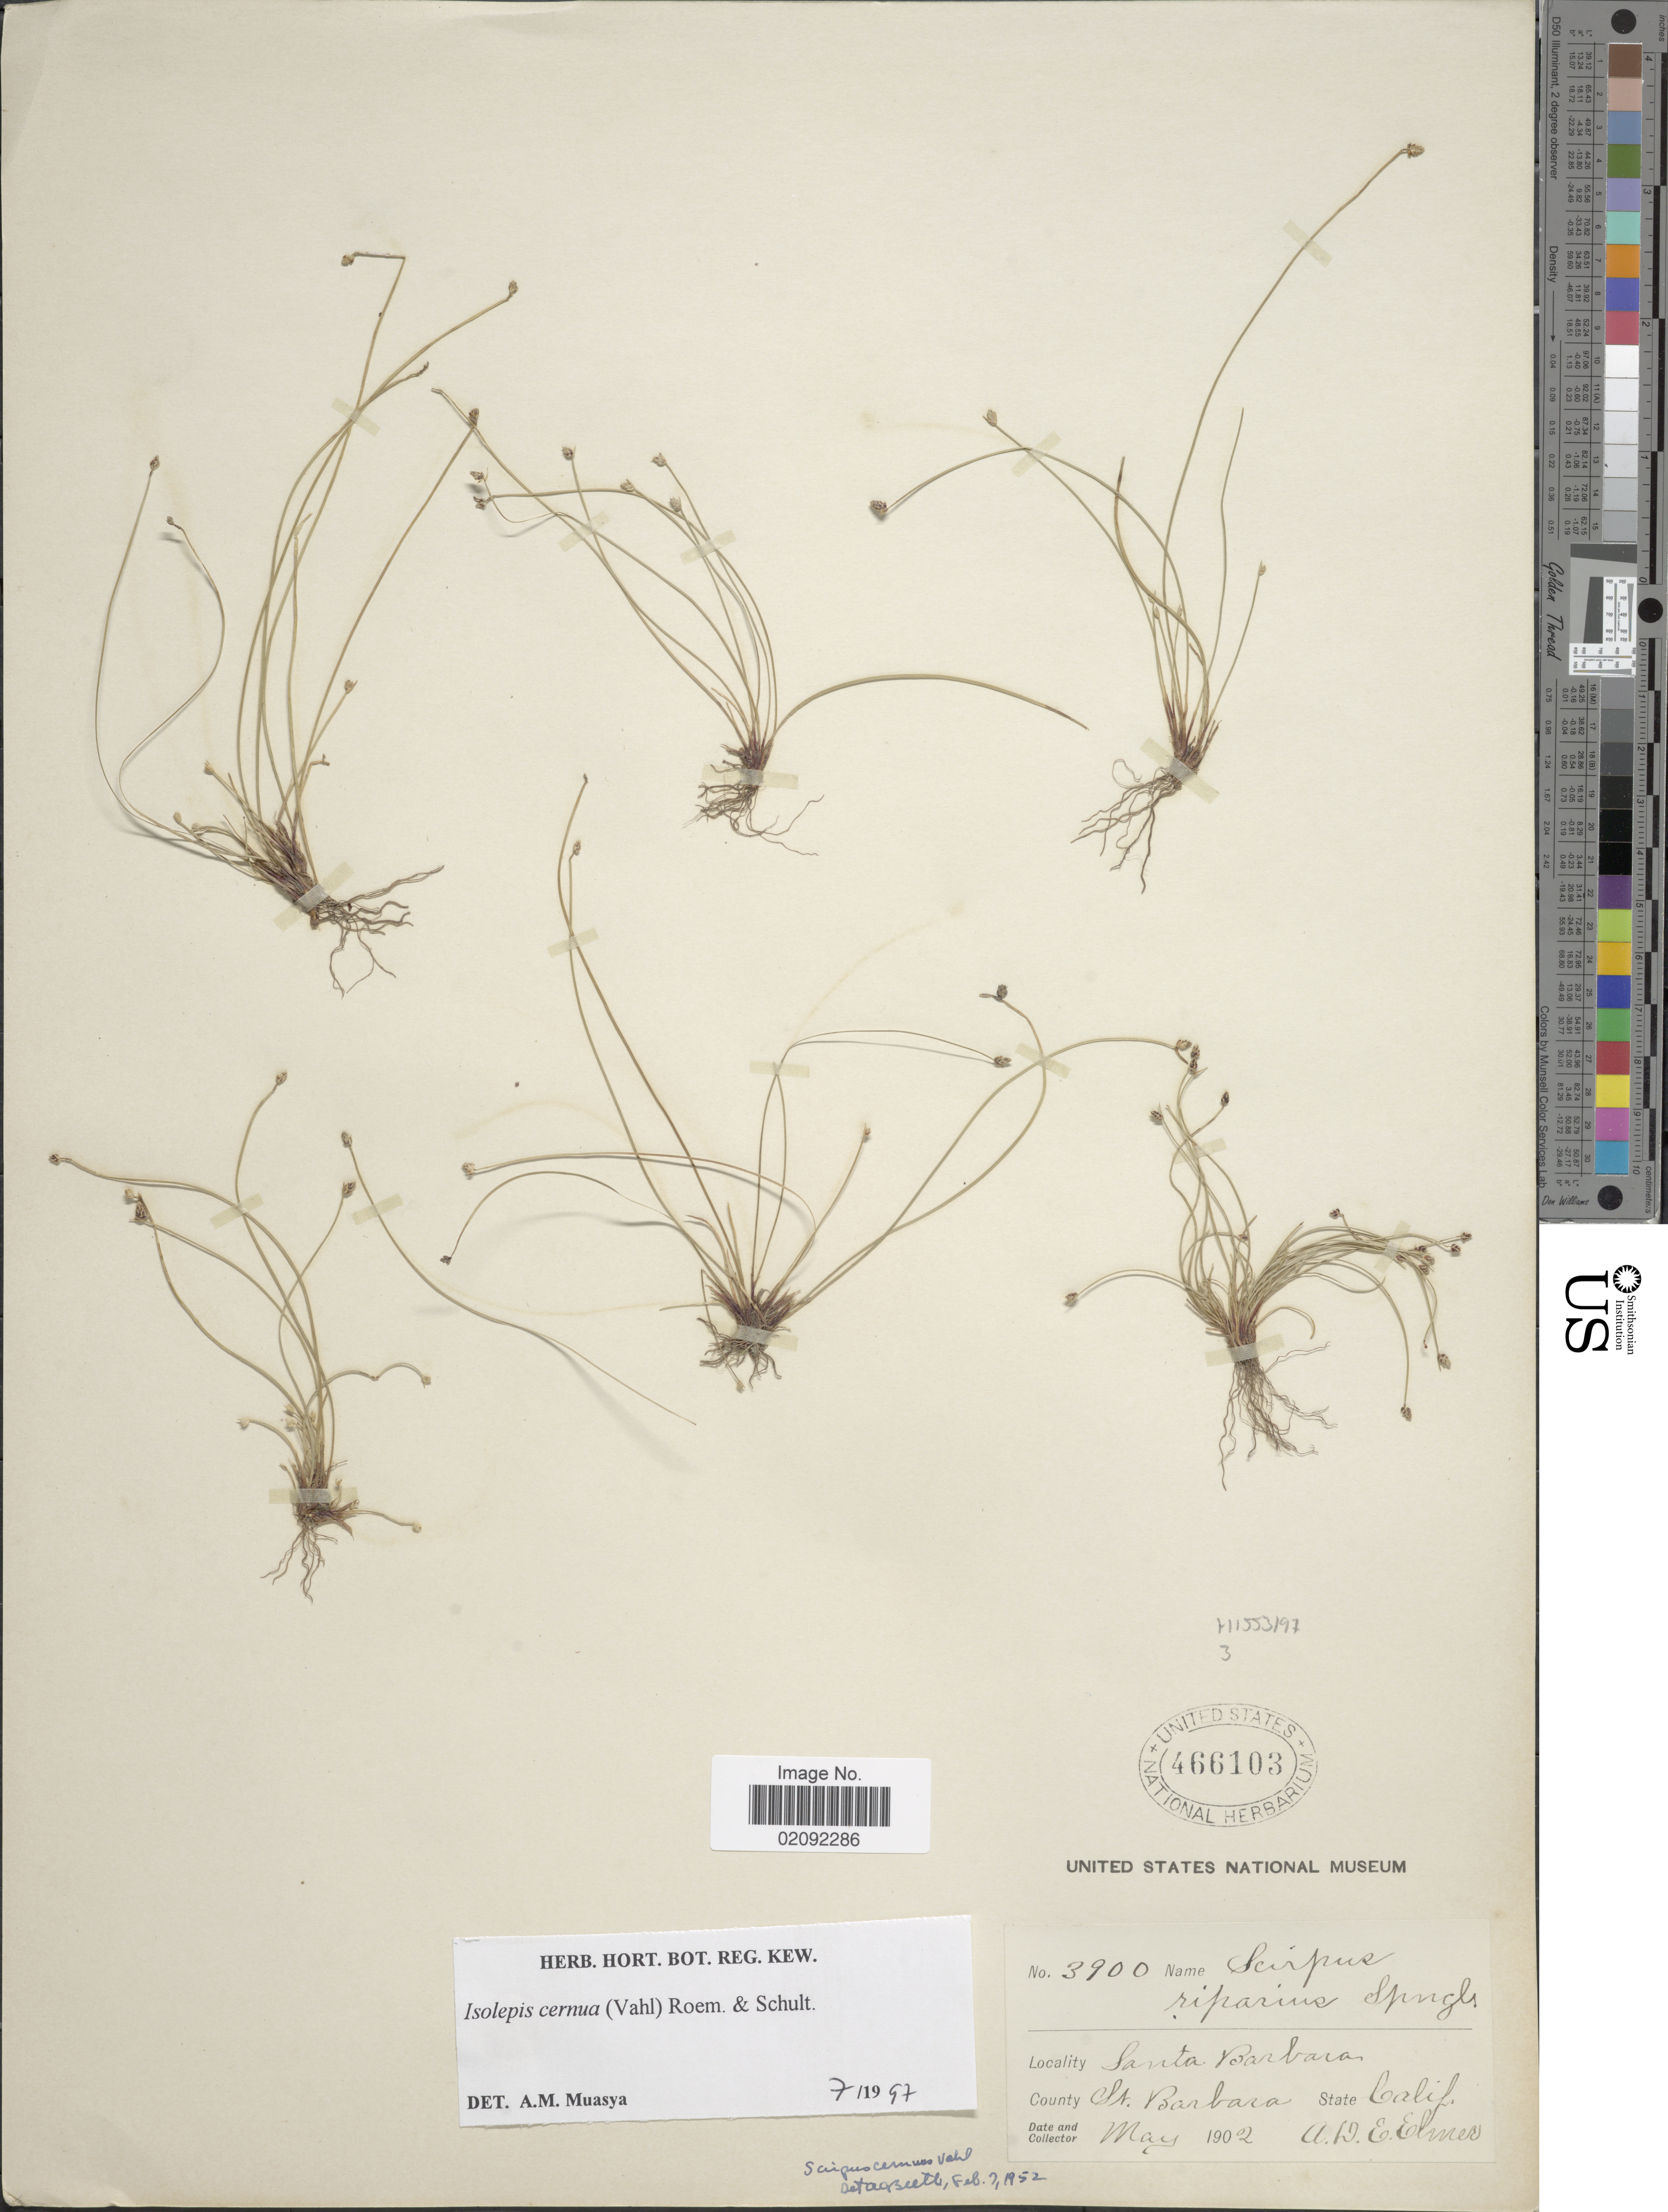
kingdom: Plantae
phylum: Tracheophyta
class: Liliopsida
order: Poales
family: Cyperaceae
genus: Isolepis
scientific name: Isolepis cernua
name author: (Vahl) Roem. & Schult.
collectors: A. D. E. Elmer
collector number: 3900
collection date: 1902-05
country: United States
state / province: California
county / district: Santa Barbara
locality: Santa Barbara, County St Barbara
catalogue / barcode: US 466103